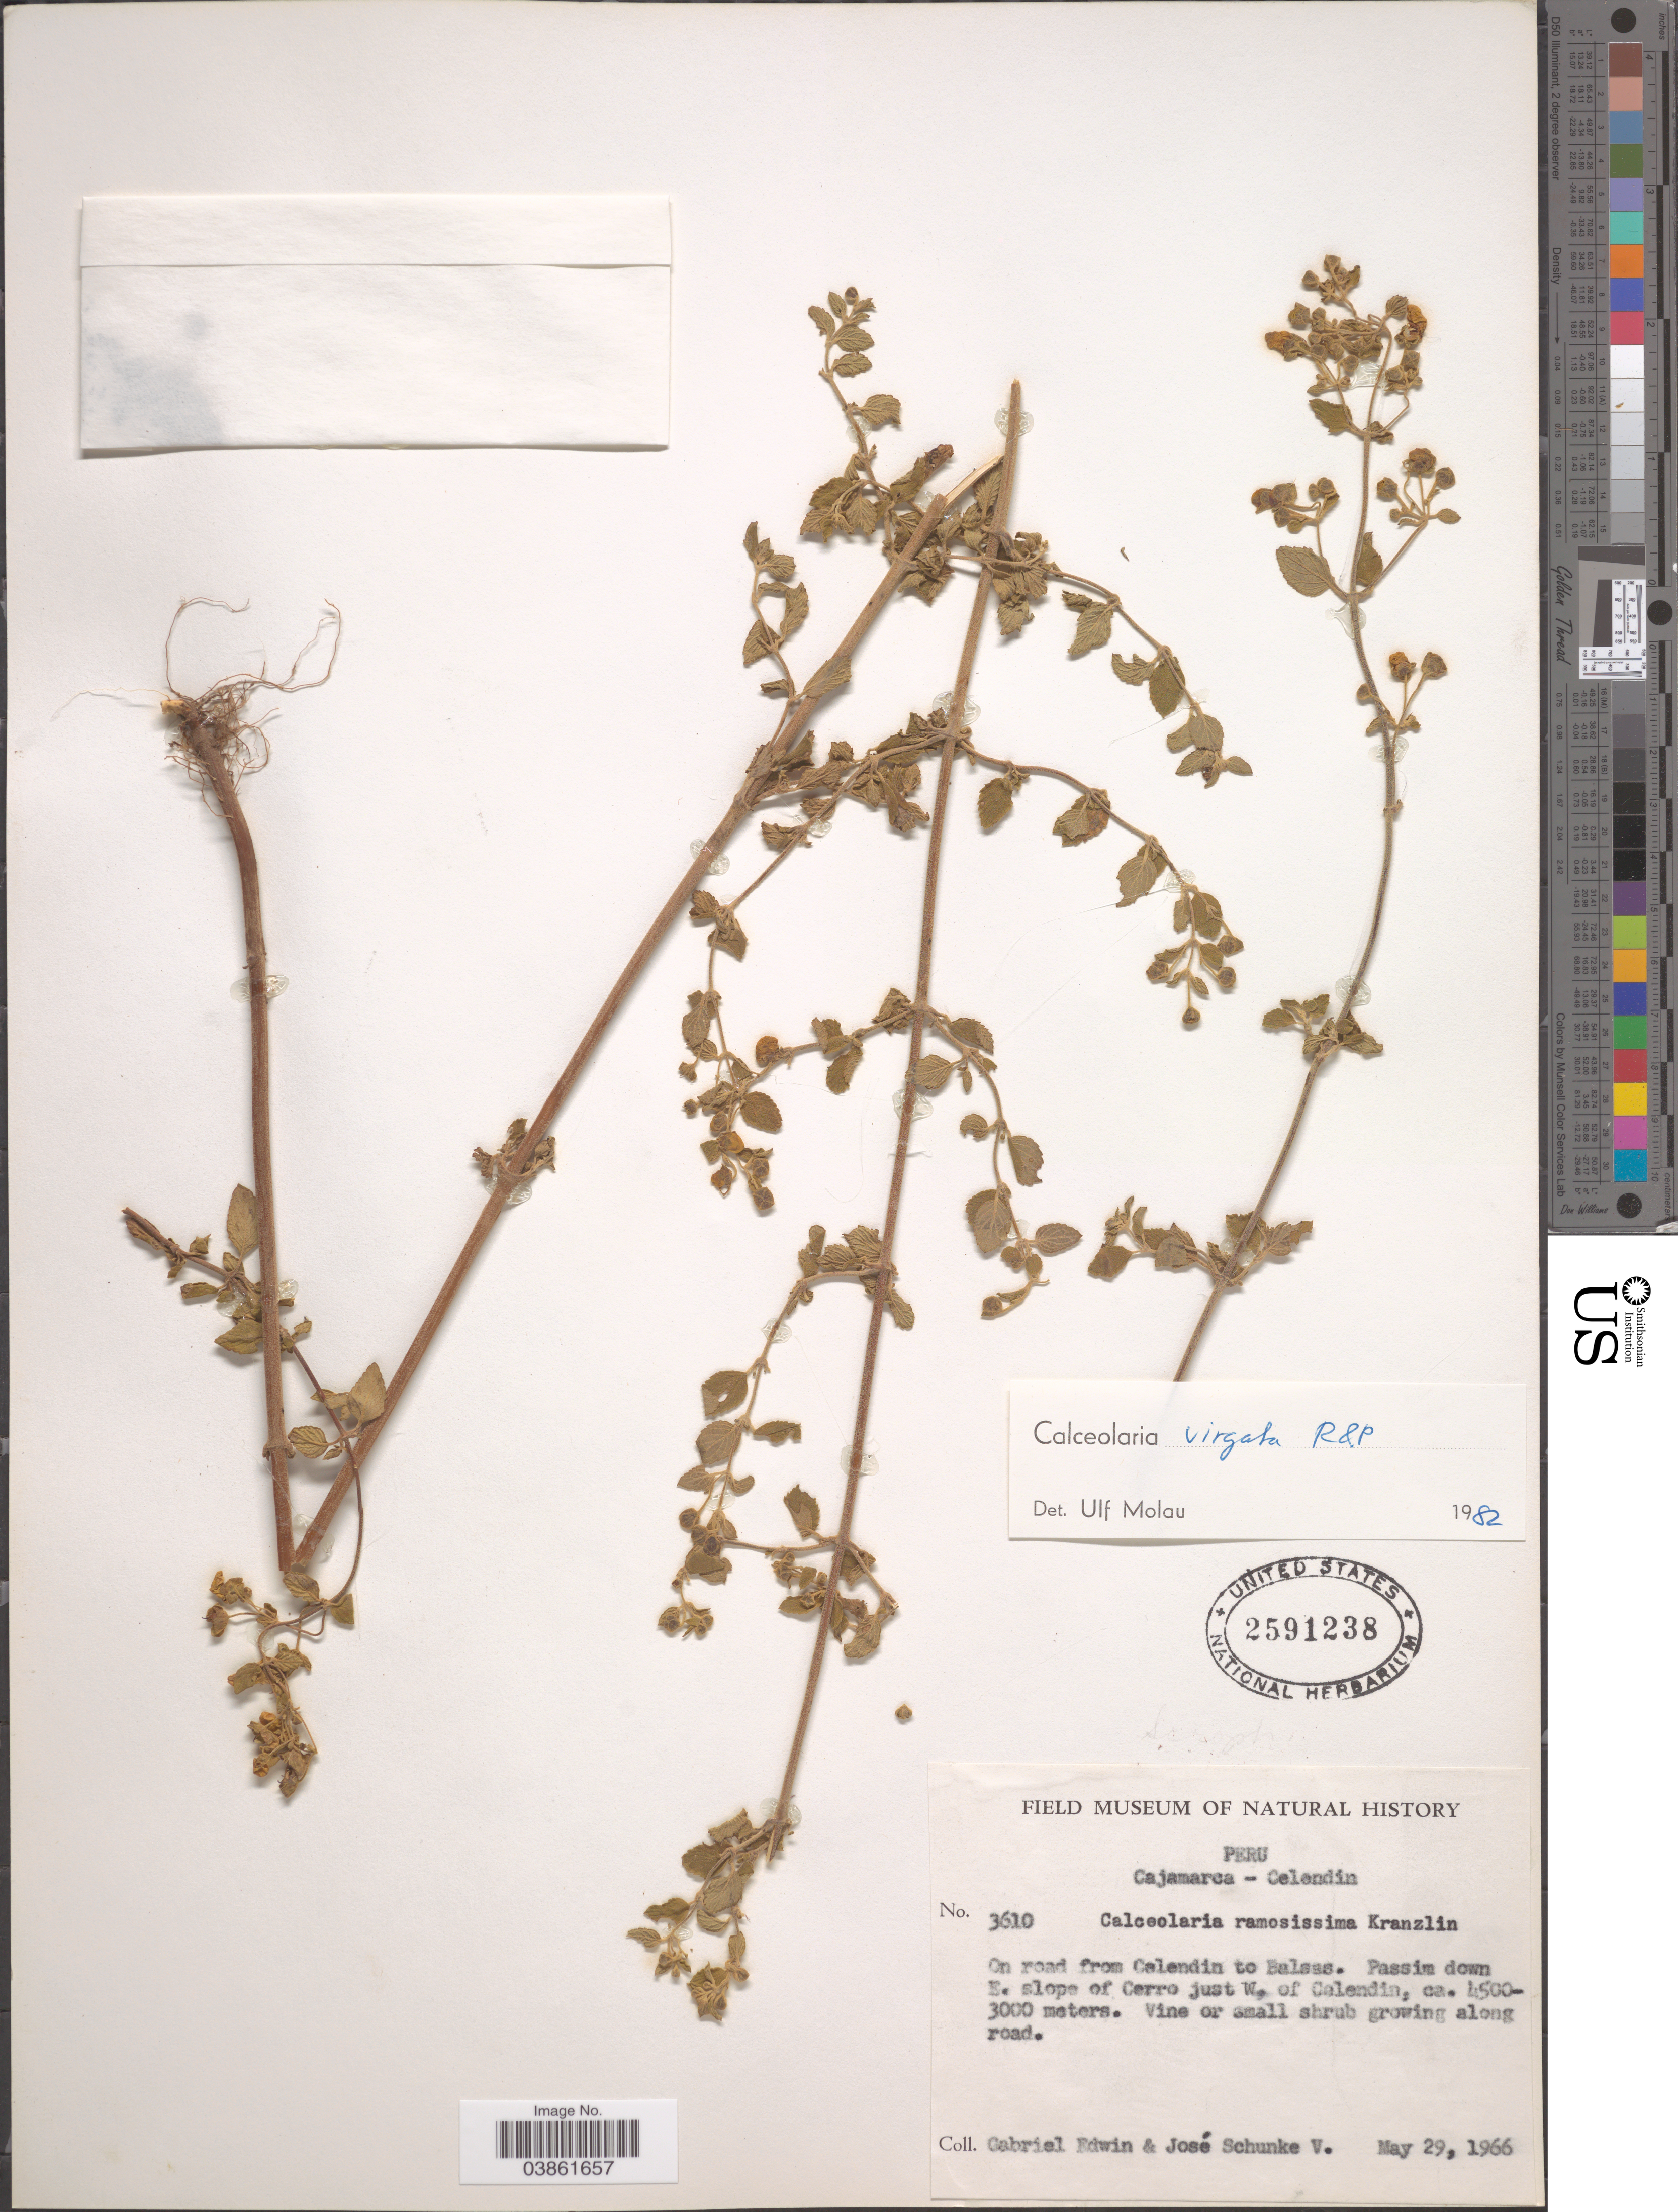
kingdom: Plantae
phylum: Tracheophyta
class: Magnoliopsida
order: Lamiales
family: Calceolariaceae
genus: Calceolaria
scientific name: Calceolaria virgata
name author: Ruiz & Pav.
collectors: G. Edwin & J. Schunke Vigo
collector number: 3610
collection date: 1966-05-29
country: Peru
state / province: Cajamarca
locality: Celendin. On road from Celendin to Balsas. Passim down E. slope of Cerro just W. of Celendin.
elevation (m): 3000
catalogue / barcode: US 2591238